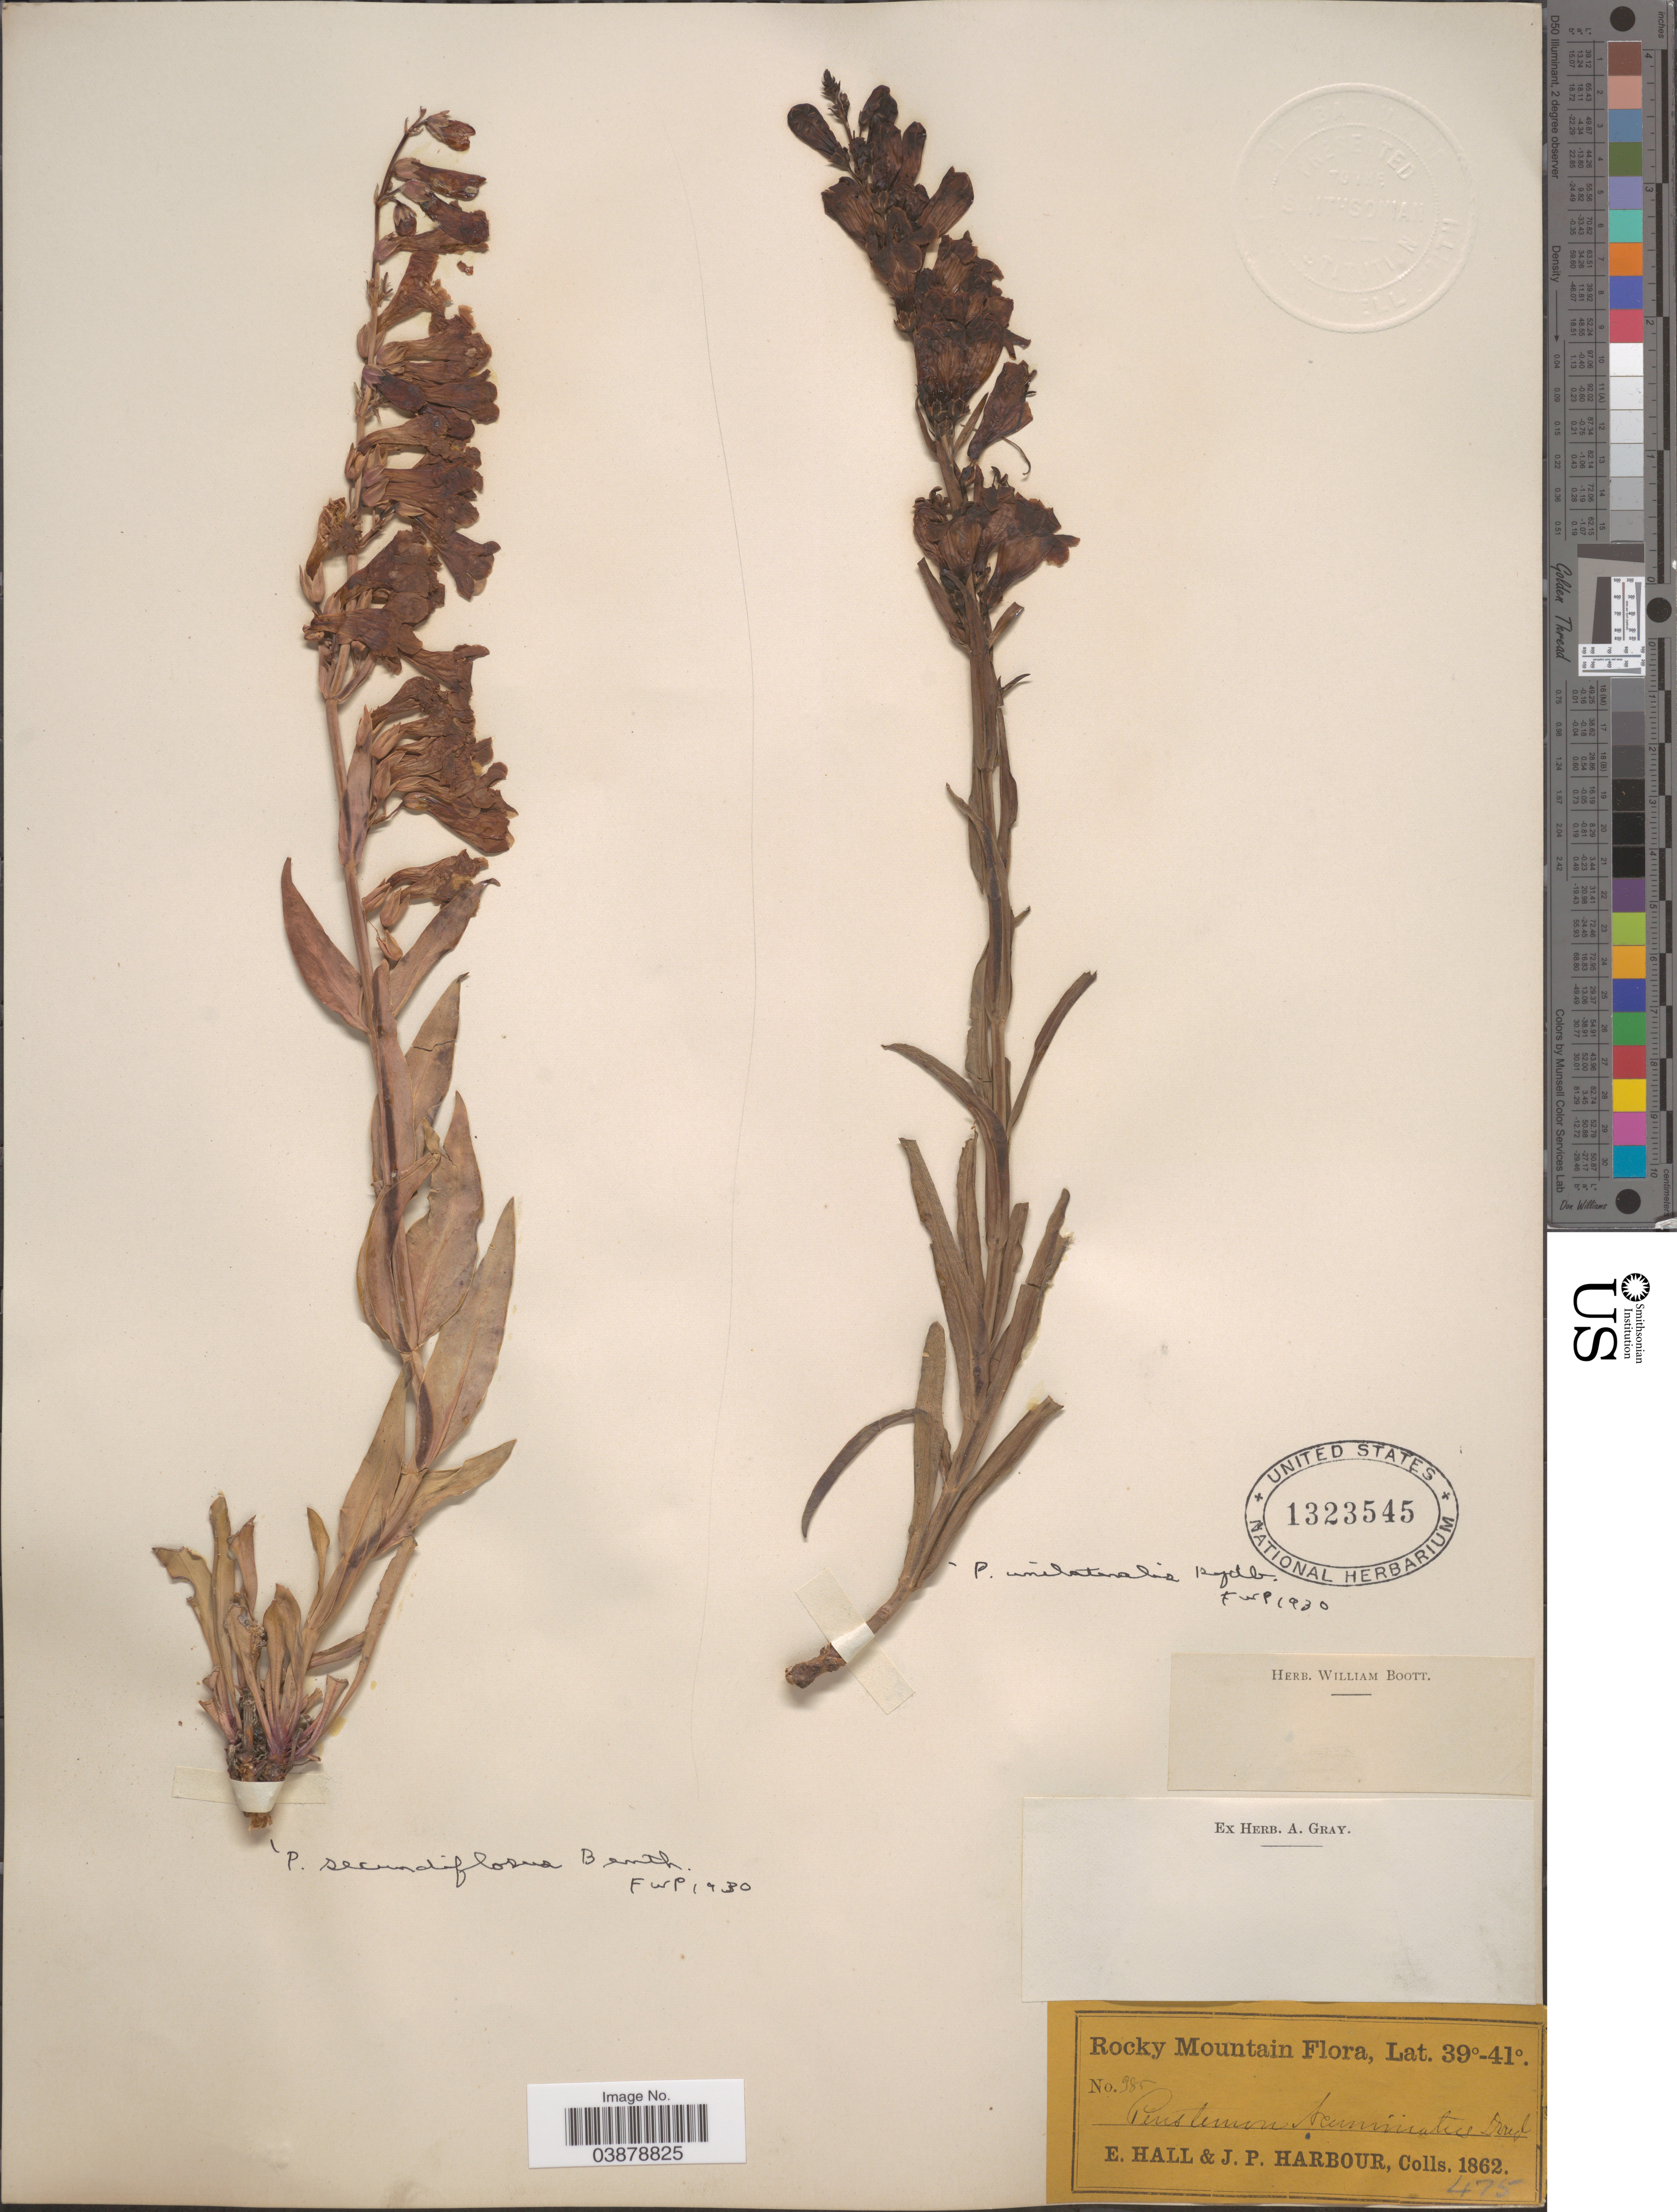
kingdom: Plantae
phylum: Tracheophyta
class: Magnoliopsida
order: Lamiales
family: Plantaginaceae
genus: Penstemon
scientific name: Penstemon unilateralis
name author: Rydb.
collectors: E. Hall & J. Harbour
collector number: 385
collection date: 1862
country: United States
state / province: Colorado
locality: Rocky Mountain.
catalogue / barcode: US 1323545